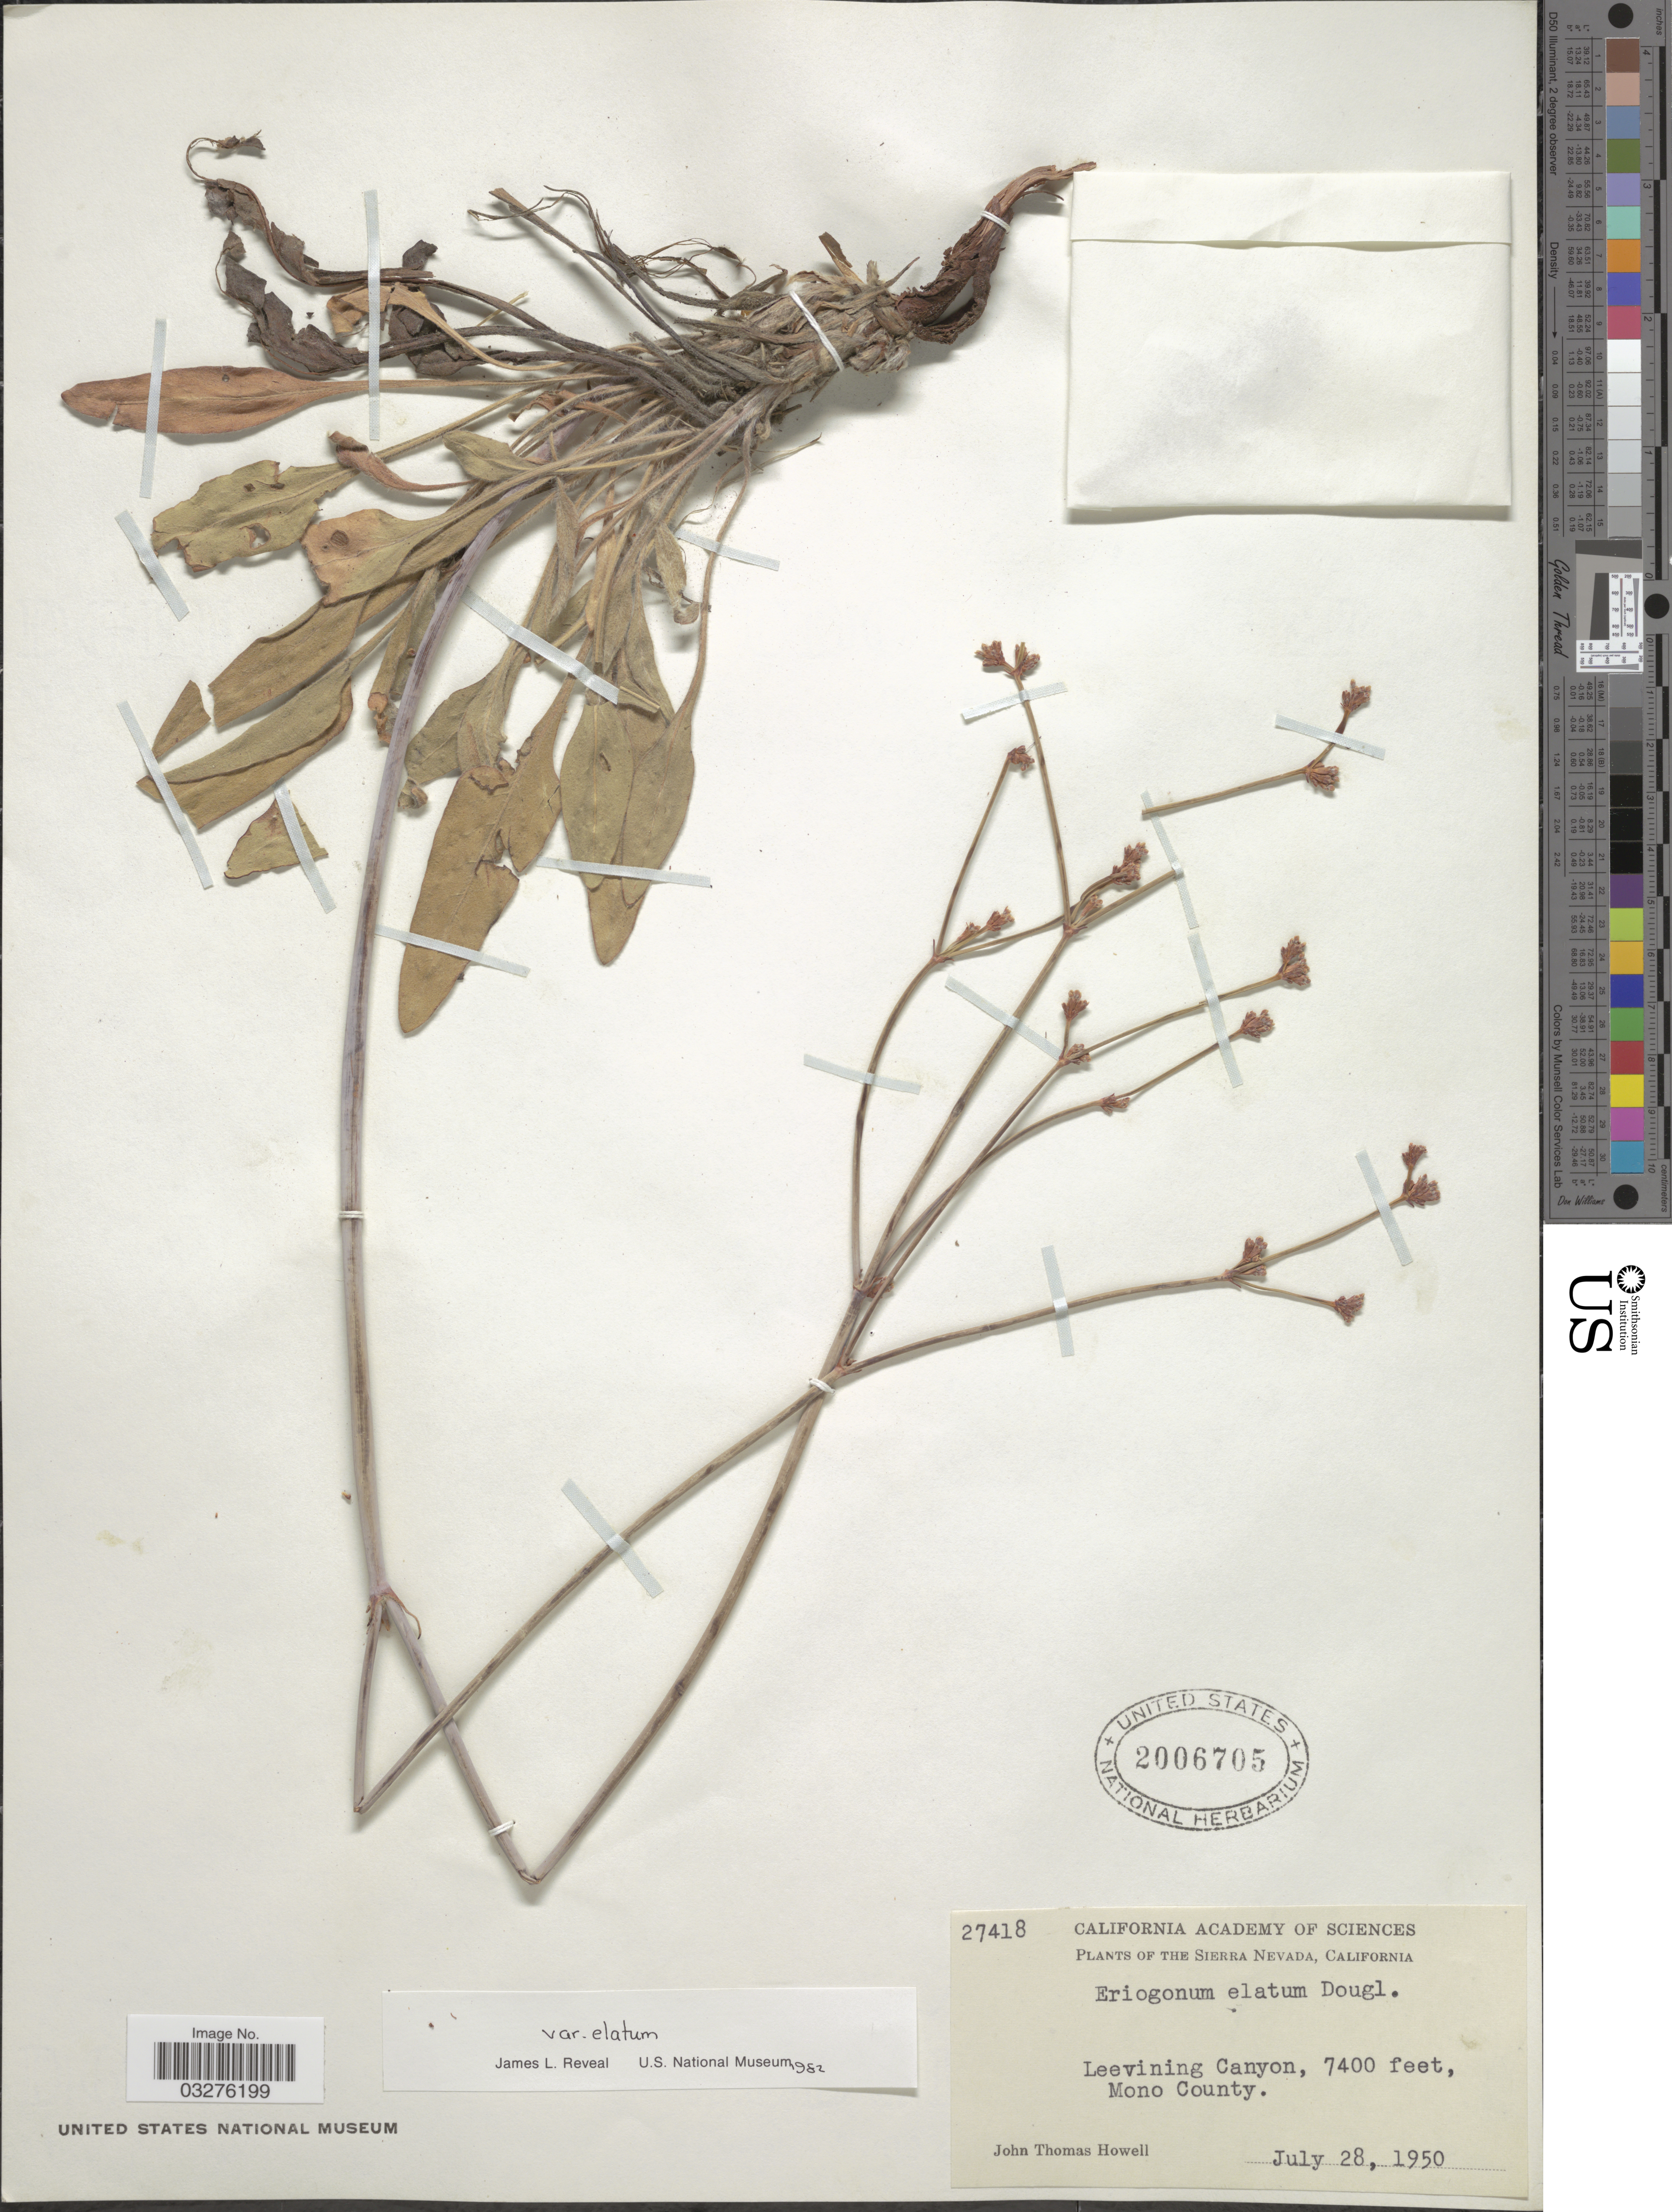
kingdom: Plantae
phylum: Tracheophyta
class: Magnoliopsida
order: Caryophyllales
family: Polygonaceae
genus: Eriogonum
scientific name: Eriogonum elatum var. elatum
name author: Douglas ex Benth.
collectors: J. T. Howell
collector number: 27418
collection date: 1950-07-28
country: United States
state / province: California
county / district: Mono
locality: The Sierra Nevada, Leevining Canyon, Mono County.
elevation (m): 2256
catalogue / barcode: US 2006705